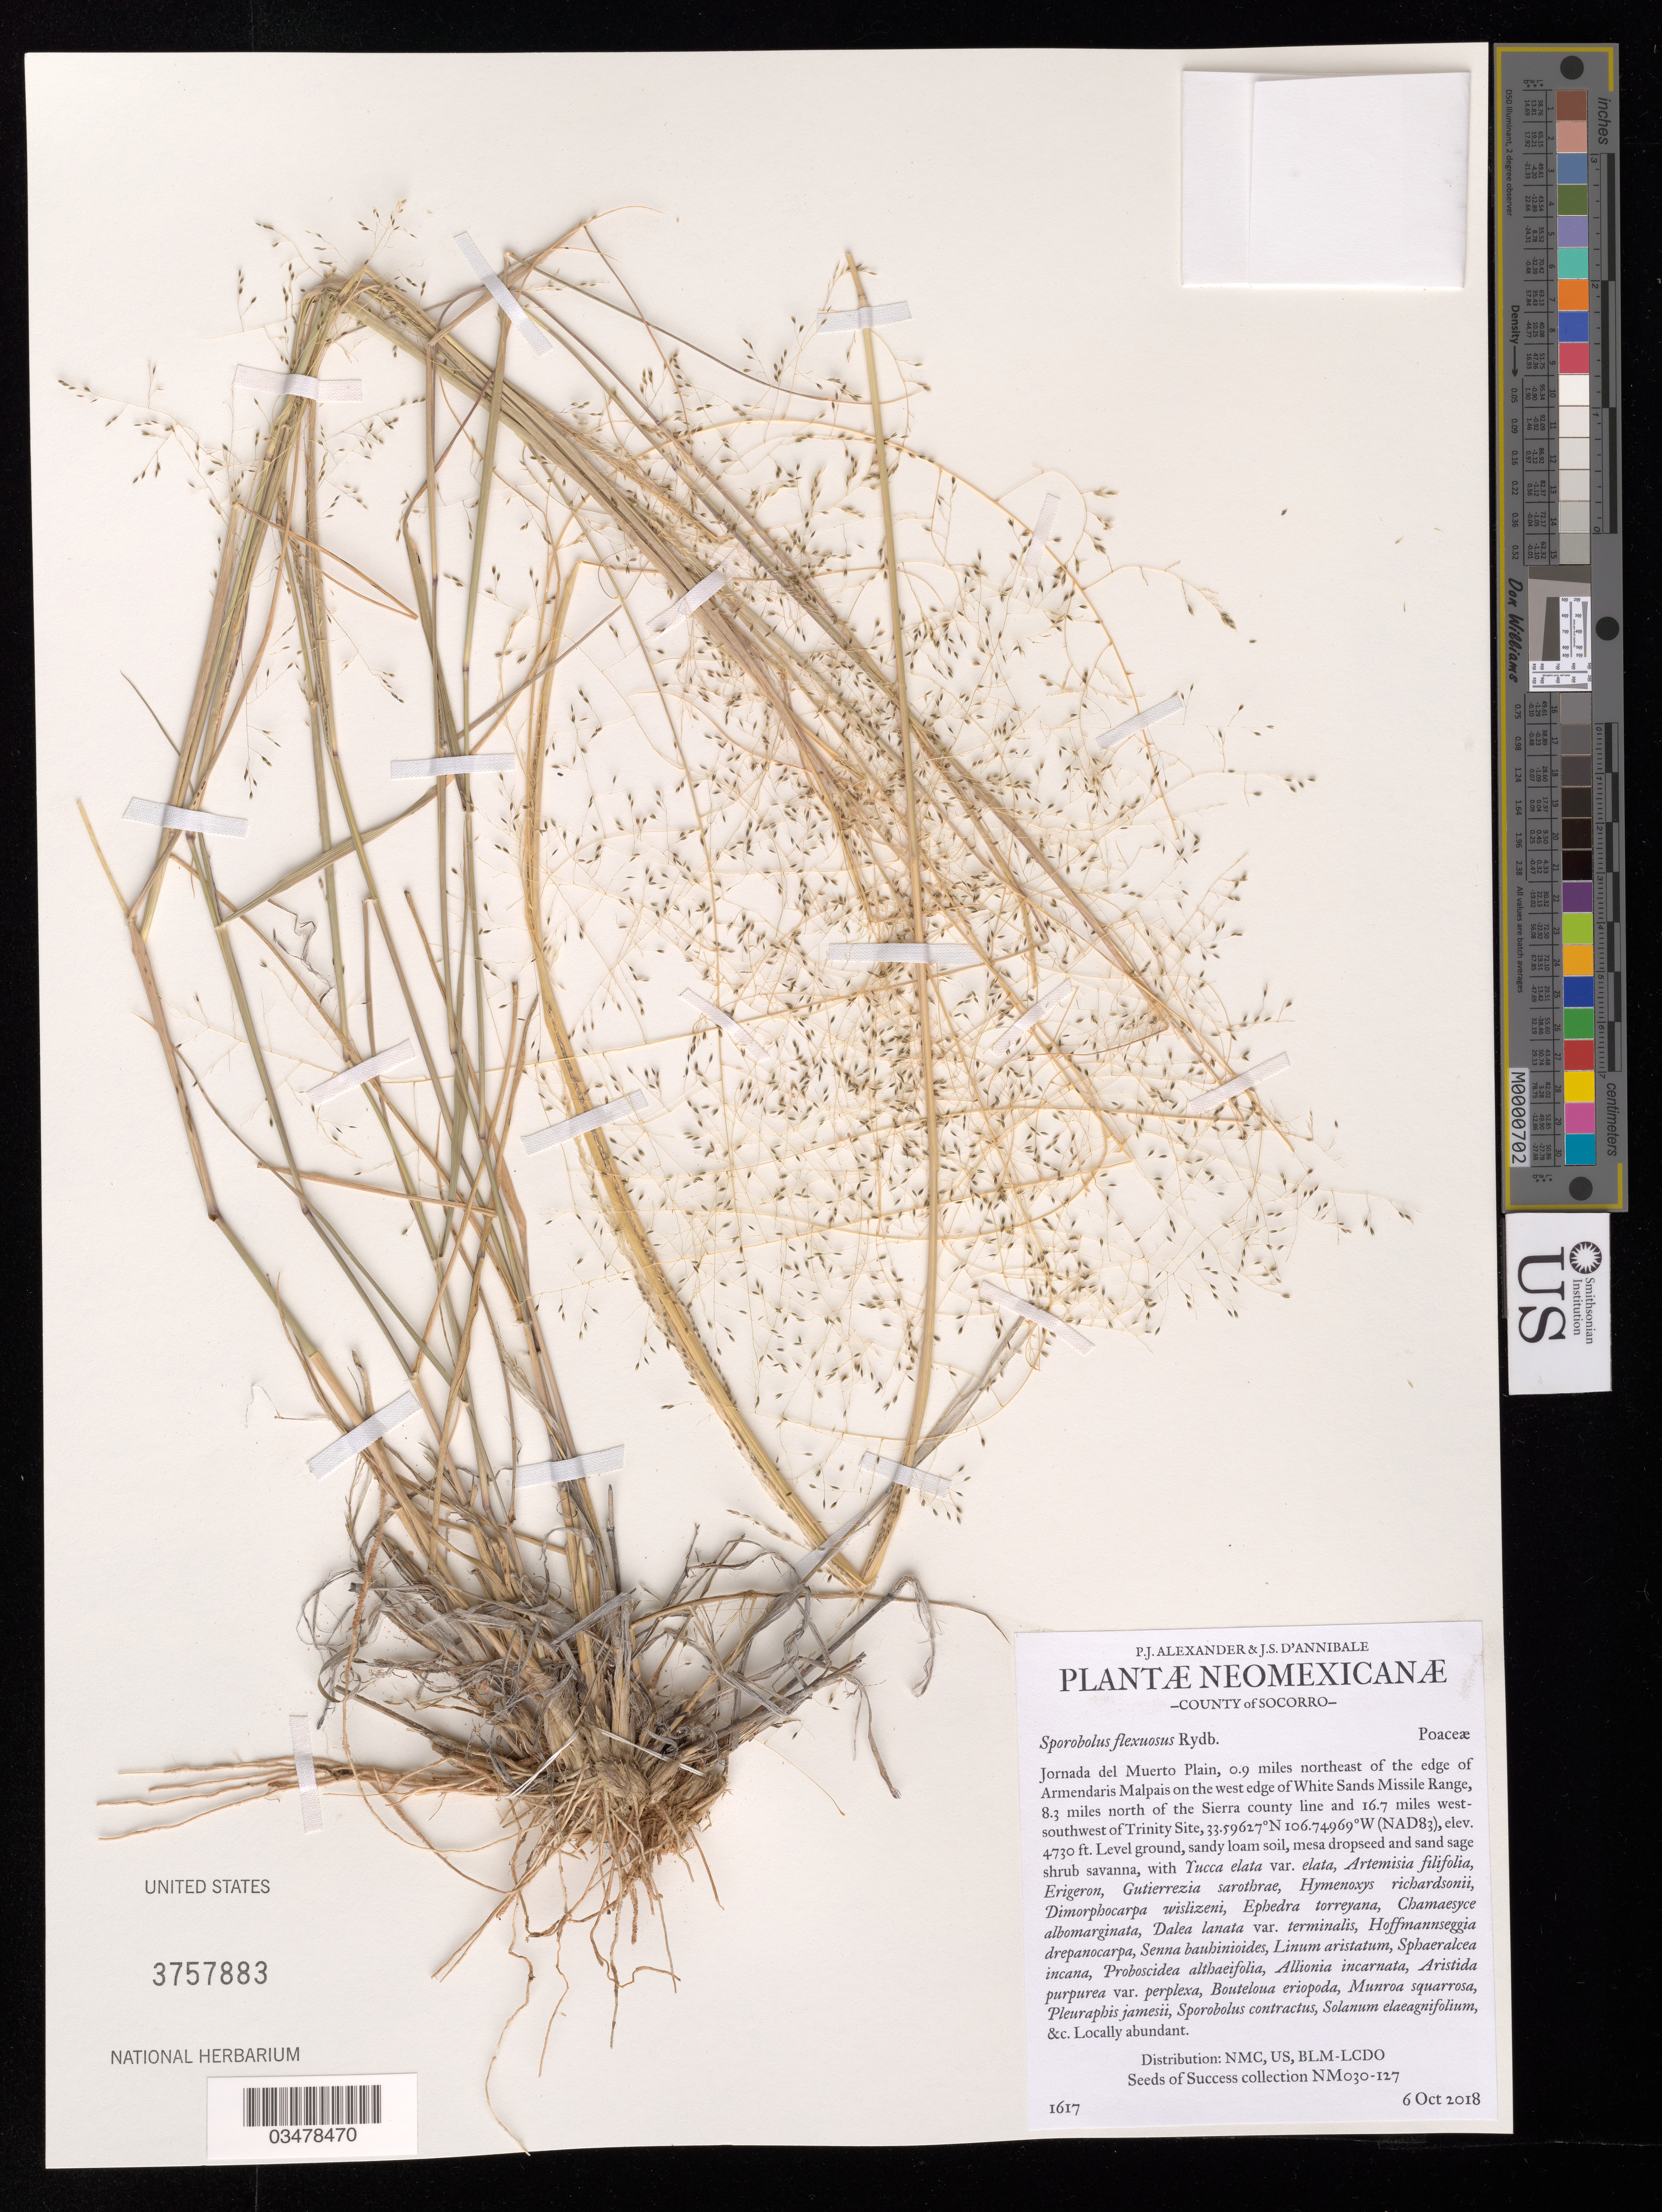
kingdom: Plantae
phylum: Tracheophyta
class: Liliopsida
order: Poales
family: Poaceae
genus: Sporobolus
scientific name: Sporobolus flexuosus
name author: (Thurb.) Rydb.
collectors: P. Alexander & J. D'Annibale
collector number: NM030-127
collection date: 2018-10-06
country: United States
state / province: New Mexico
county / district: Socorro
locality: Allotment 01293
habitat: Ecological site: R042XA051NM, Sandy loam soil. Sand sage shrub savanna. With Yucca elata var. elata, Artemisia filifolia, Ephedra torreyana, etc.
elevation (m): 1442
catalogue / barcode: US 3757883